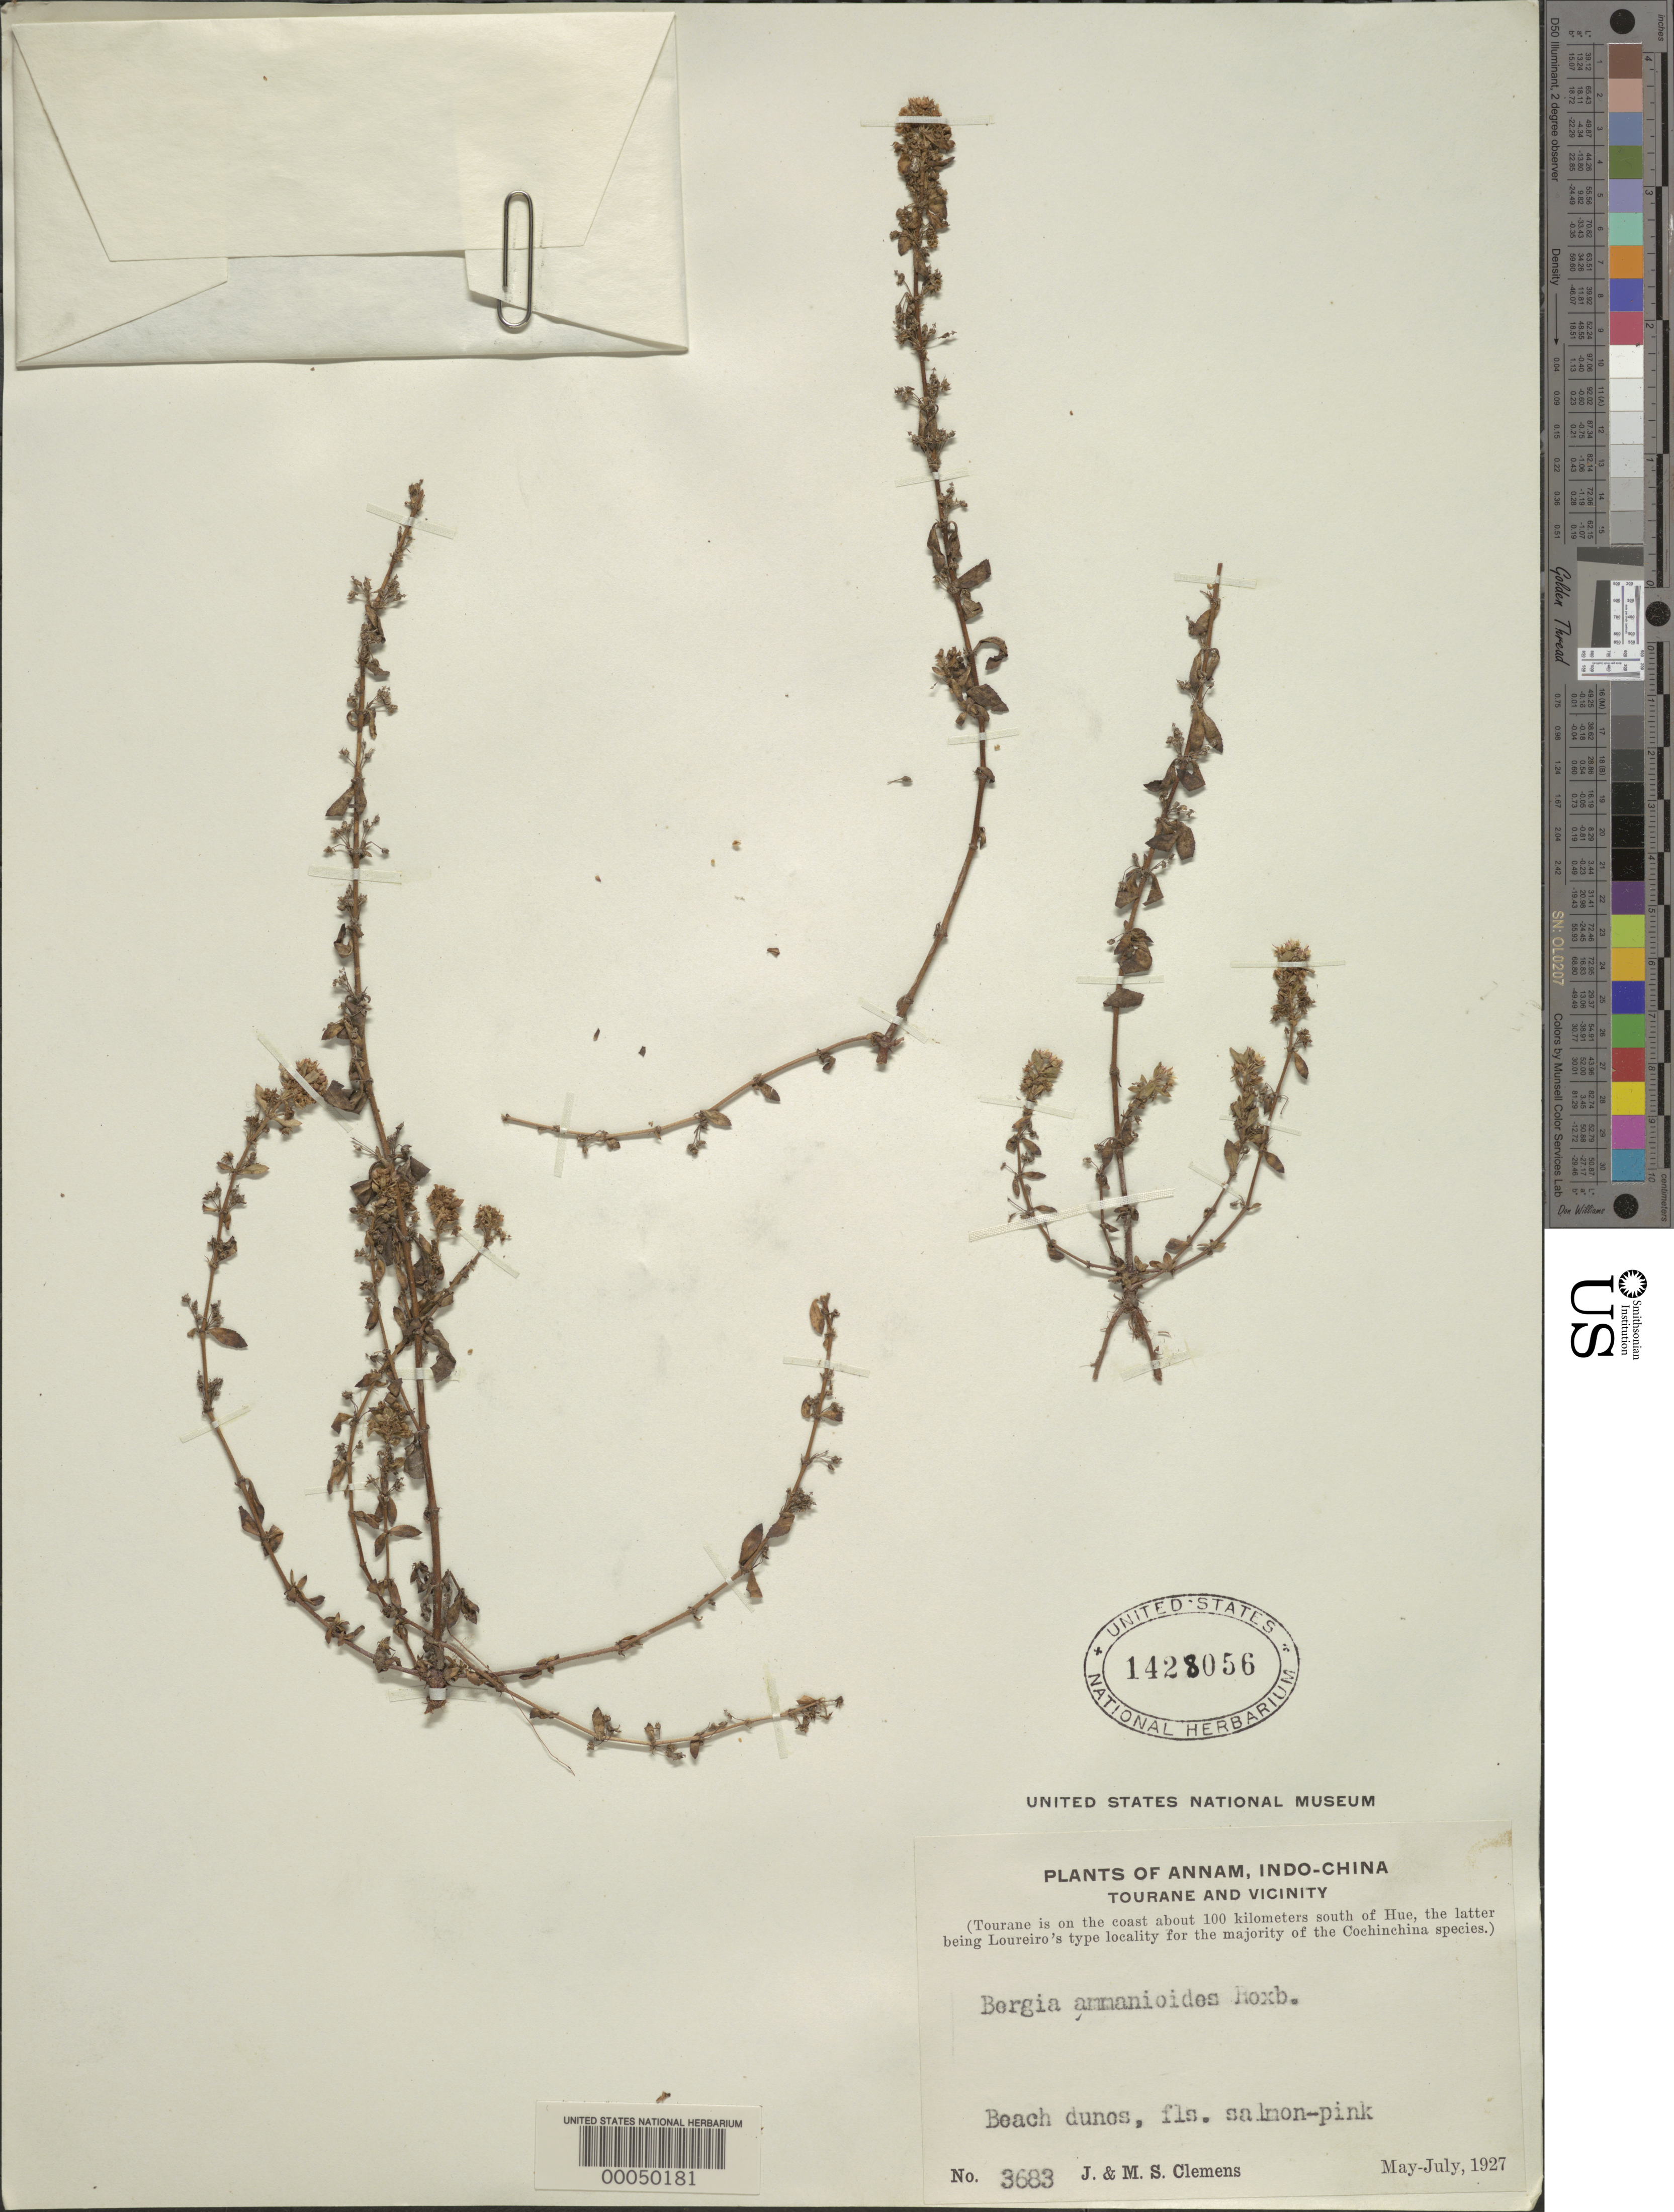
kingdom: Plantae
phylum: Tracheophyta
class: Magnoliopsida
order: Malpighiales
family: Elatinaceae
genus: Bergia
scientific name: Bergia ammannioides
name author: Roxb.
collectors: J. Clemens & M. S. Clemens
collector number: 3683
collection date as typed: May 1927 to -- Jul 1927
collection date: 1927-05/1927-07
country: Vietnam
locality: Tourane and vicinity, S of Hue.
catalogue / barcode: US 1428056